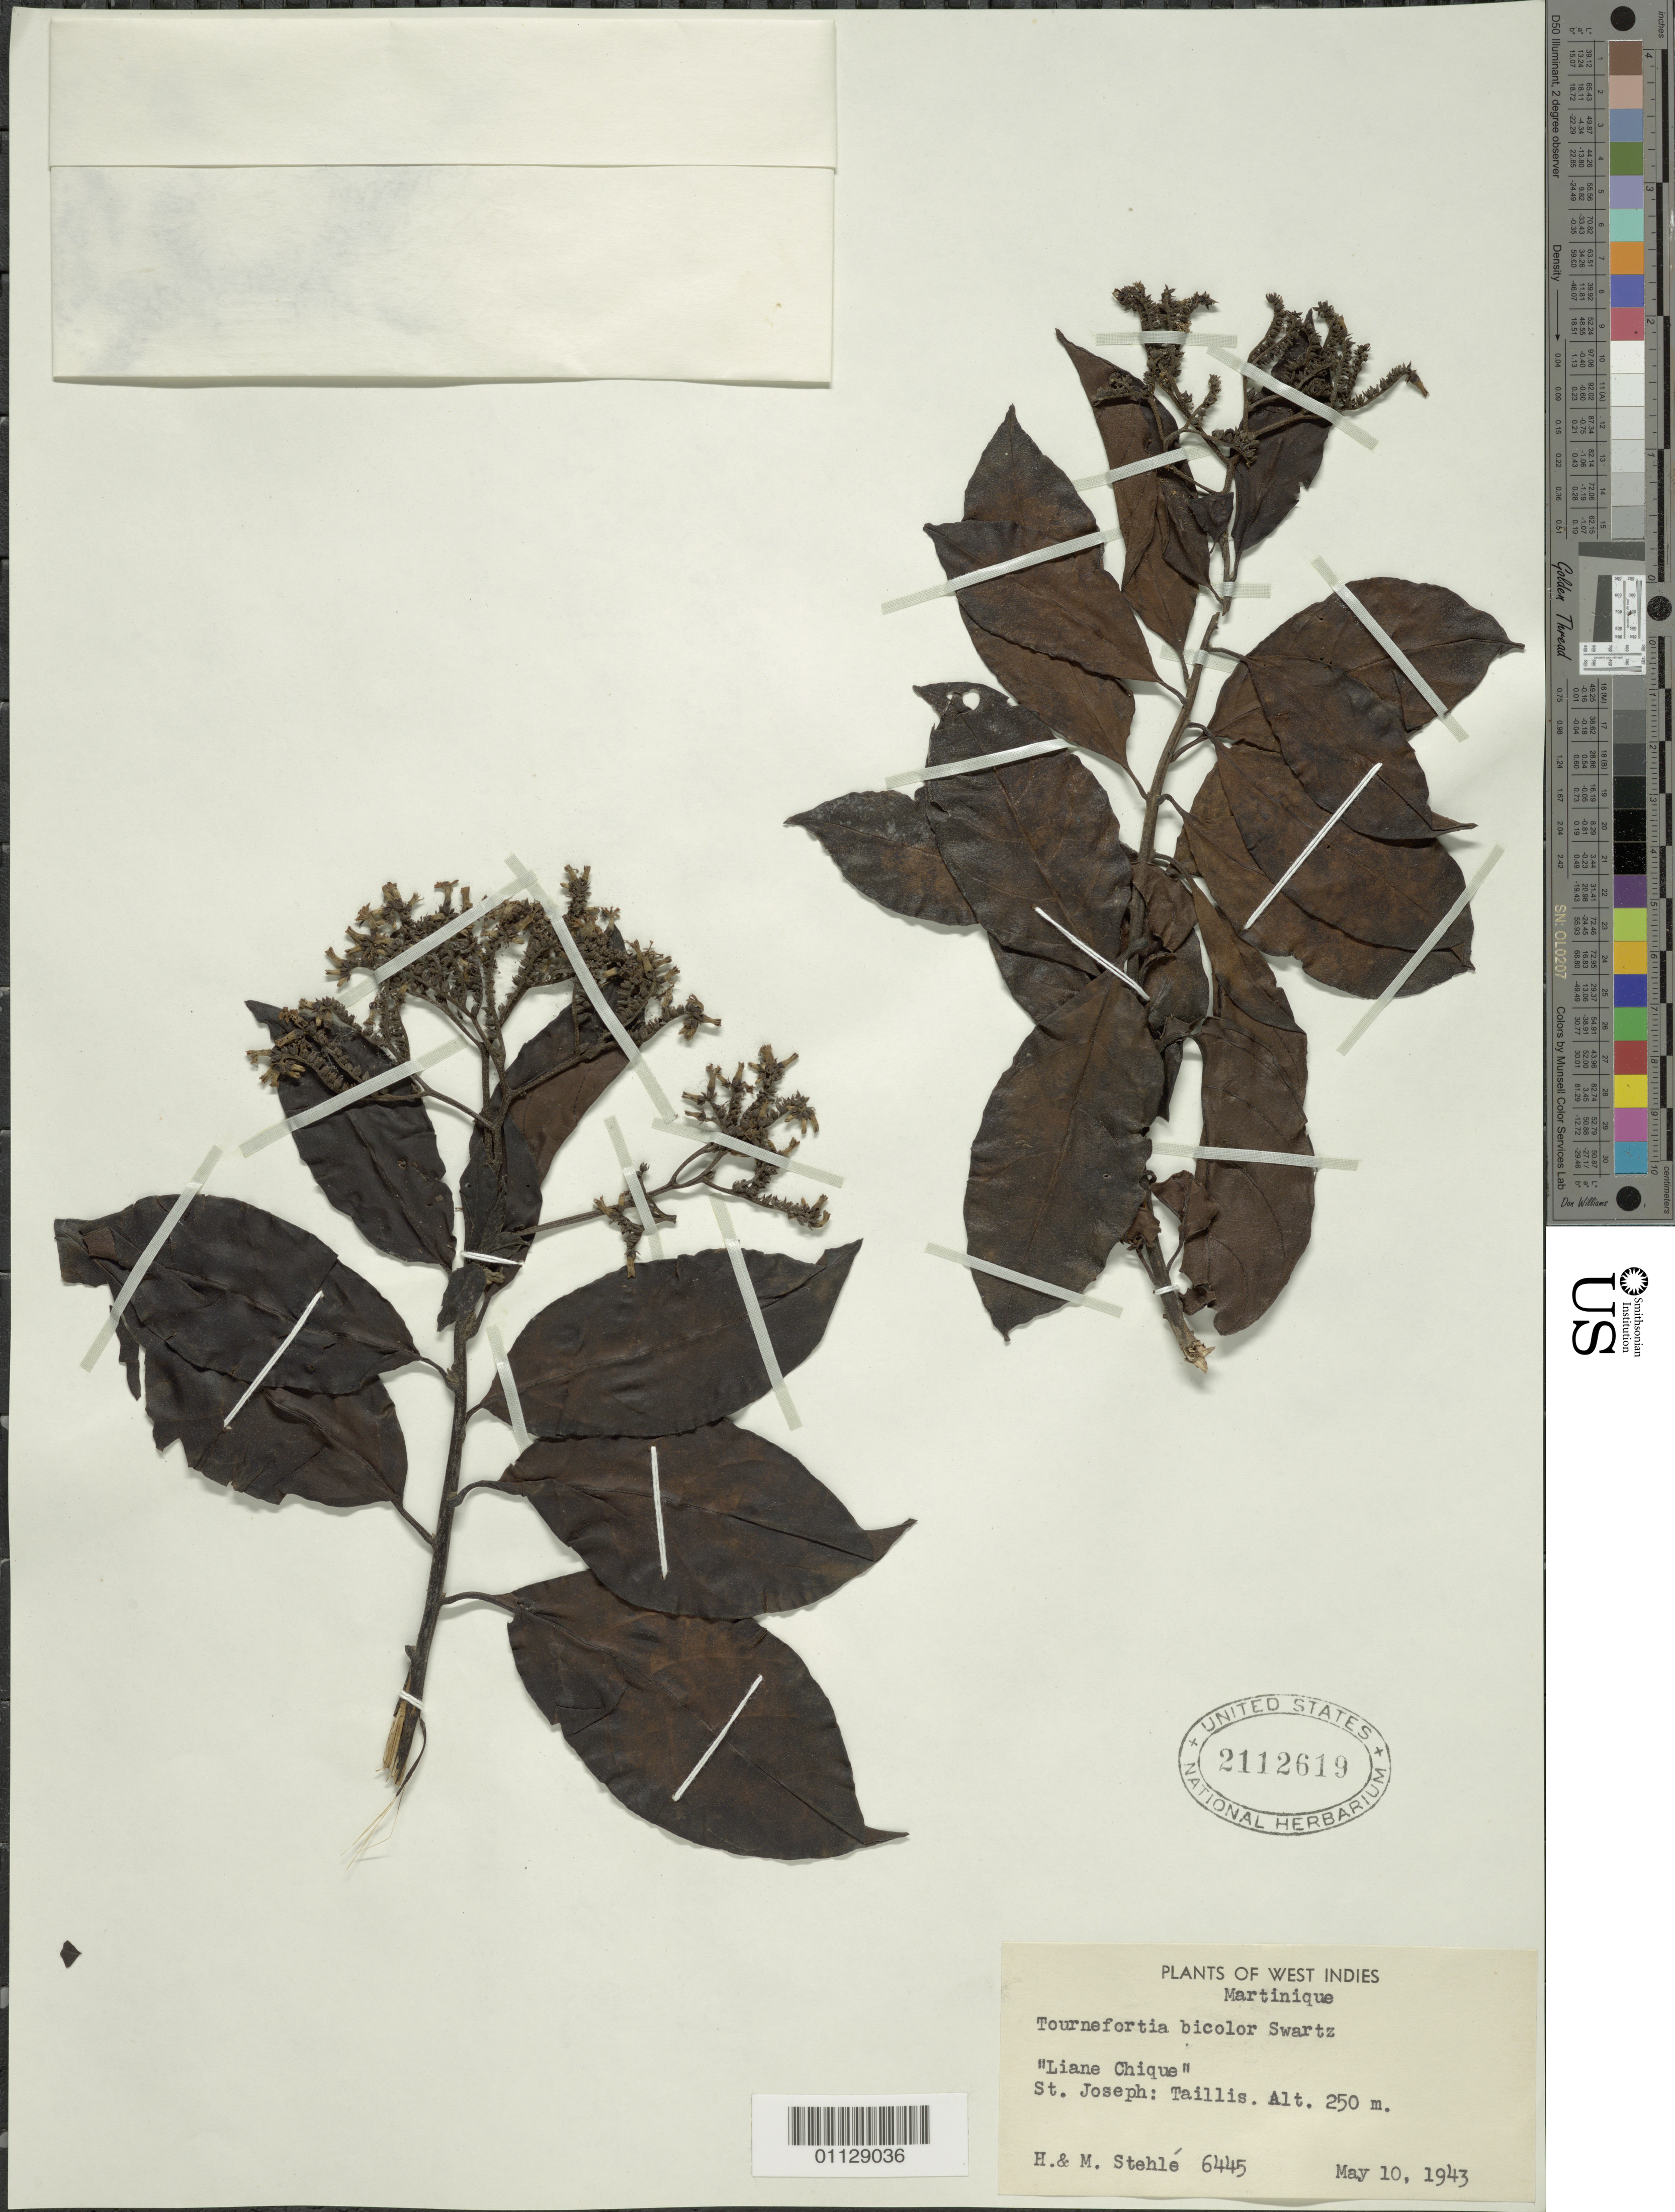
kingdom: Plantae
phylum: Tracheophyta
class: Magnoliopsida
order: Boraginales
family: Heliotropiaceae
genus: Tournefortia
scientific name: Tournefortia bicolor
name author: Sw.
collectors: H. Stehlé & M. Stehlé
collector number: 6445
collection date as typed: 10 May 1943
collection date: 1943-05-10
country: Martinique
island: Martinique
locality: St. joseph: Taillis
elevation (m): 250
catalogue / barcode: US 2112619